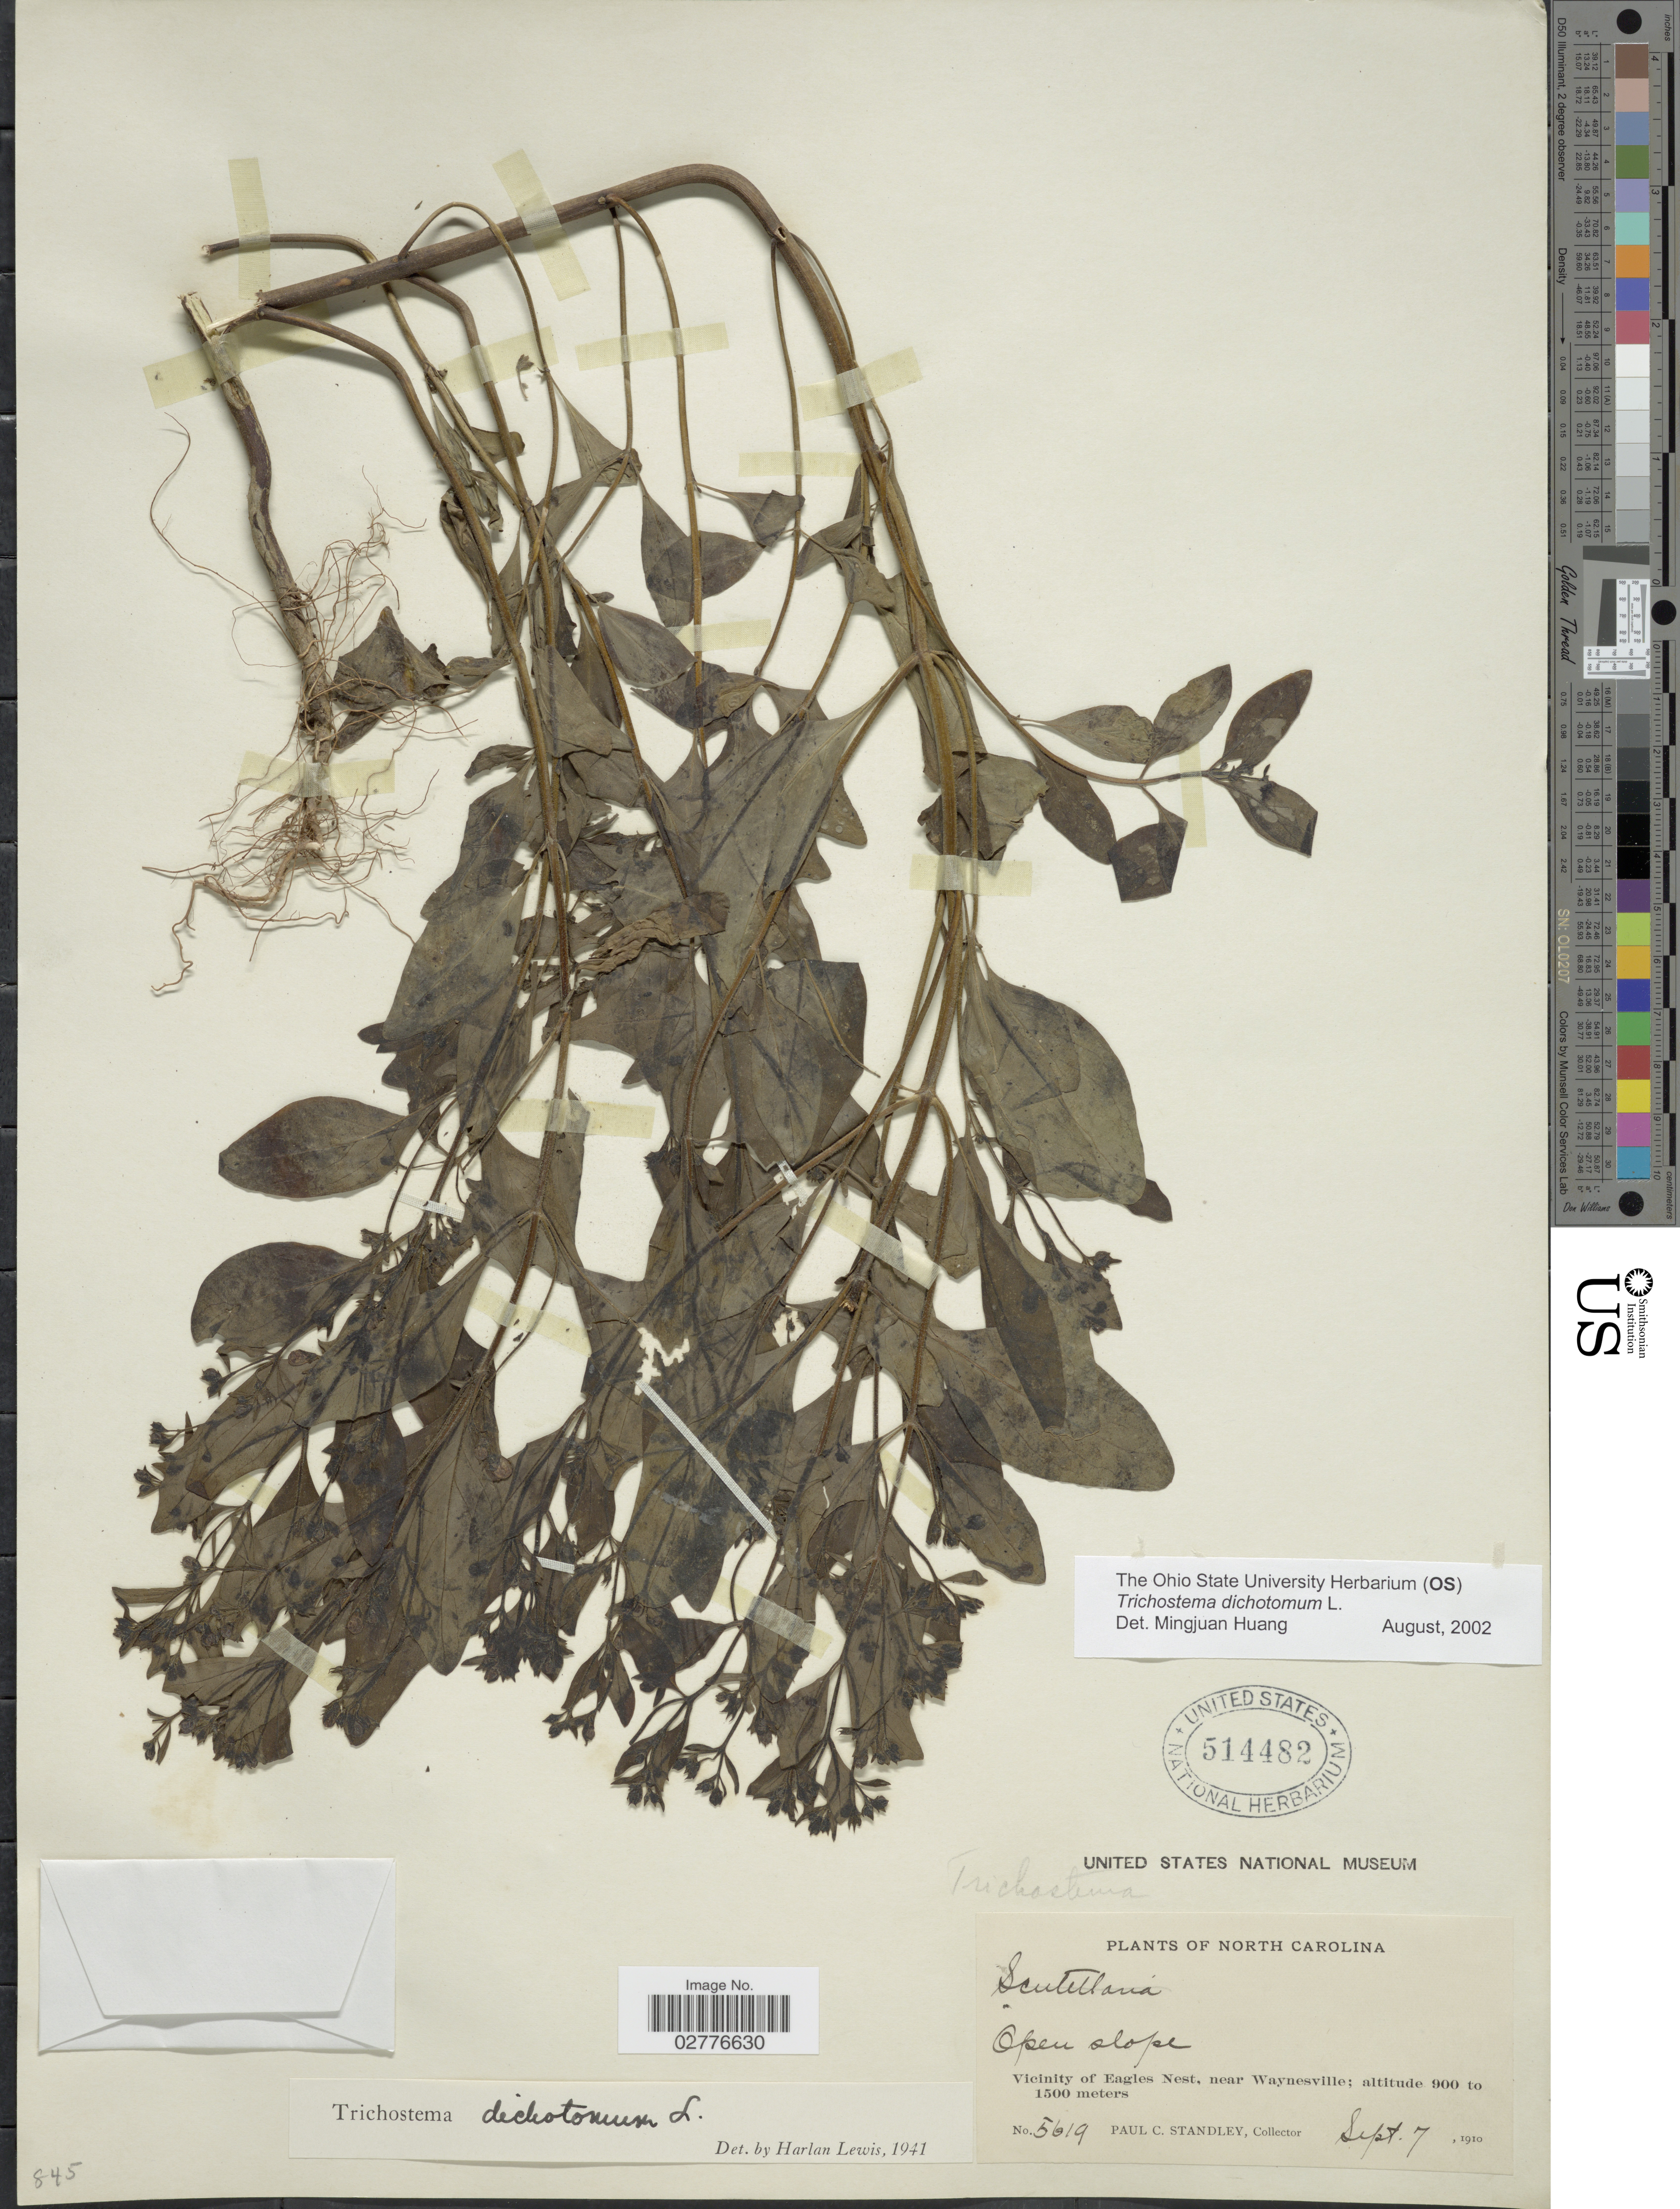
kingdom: Plantae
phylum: Tracheophyta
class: Magnoliopsida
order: Lamiales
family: Lamiaceae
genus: Trichostema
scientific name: Trichostema dichotomum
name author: L.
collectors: P. C. Standley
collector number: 5619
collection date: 1910-09-07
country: United States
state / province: North Carolina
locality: Open slope. Vicinity of Eagles Nest, near Waynesville.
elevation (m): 900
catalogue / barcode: US 514482